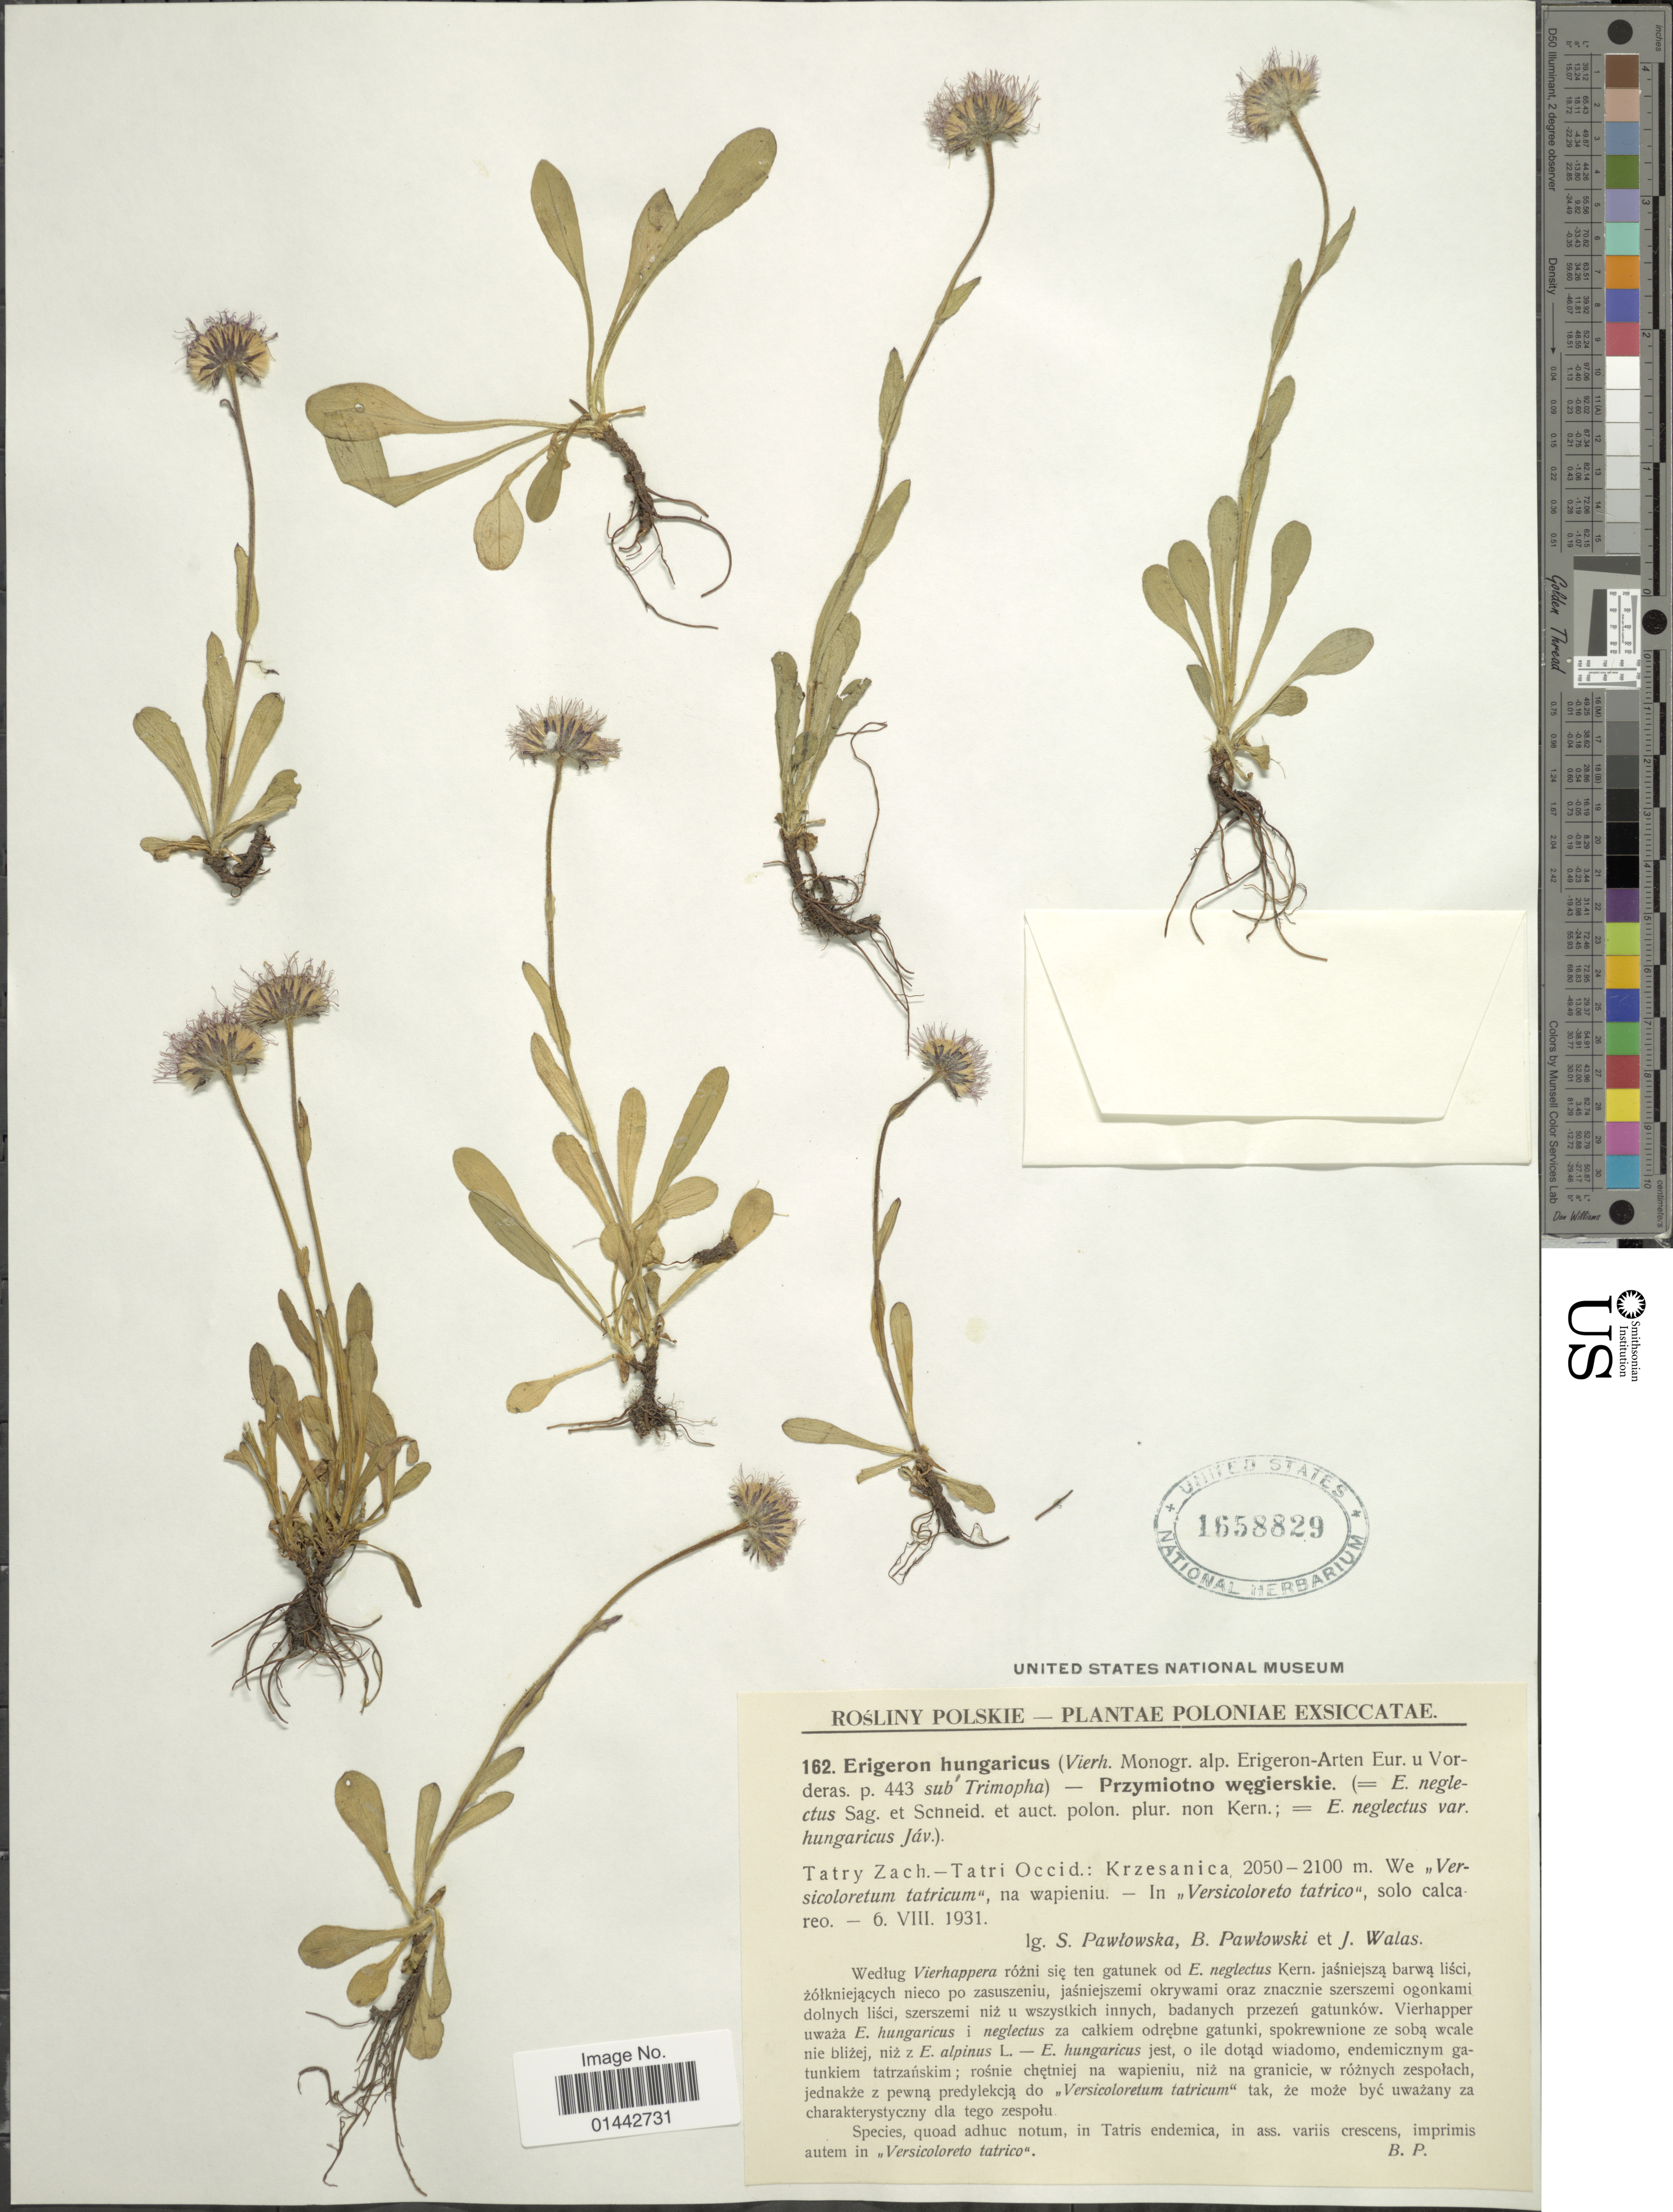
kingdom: Plantae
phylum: Tracheophyta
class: Magnoliopsida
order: Asterales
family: Asteraceae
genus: Erigeron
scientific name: Erigeron hungaricus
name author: (Vierh.) Pawł.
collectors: S. Pawlowska, B. Pawlowski & J. Walas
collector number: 162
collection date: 1931-08-06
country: Poland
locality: Rosliny Polskie, Poloniae, Tatry Zach.-Tatri Occid.: Krzesanica.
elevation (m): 2050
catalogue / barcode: US 1658829